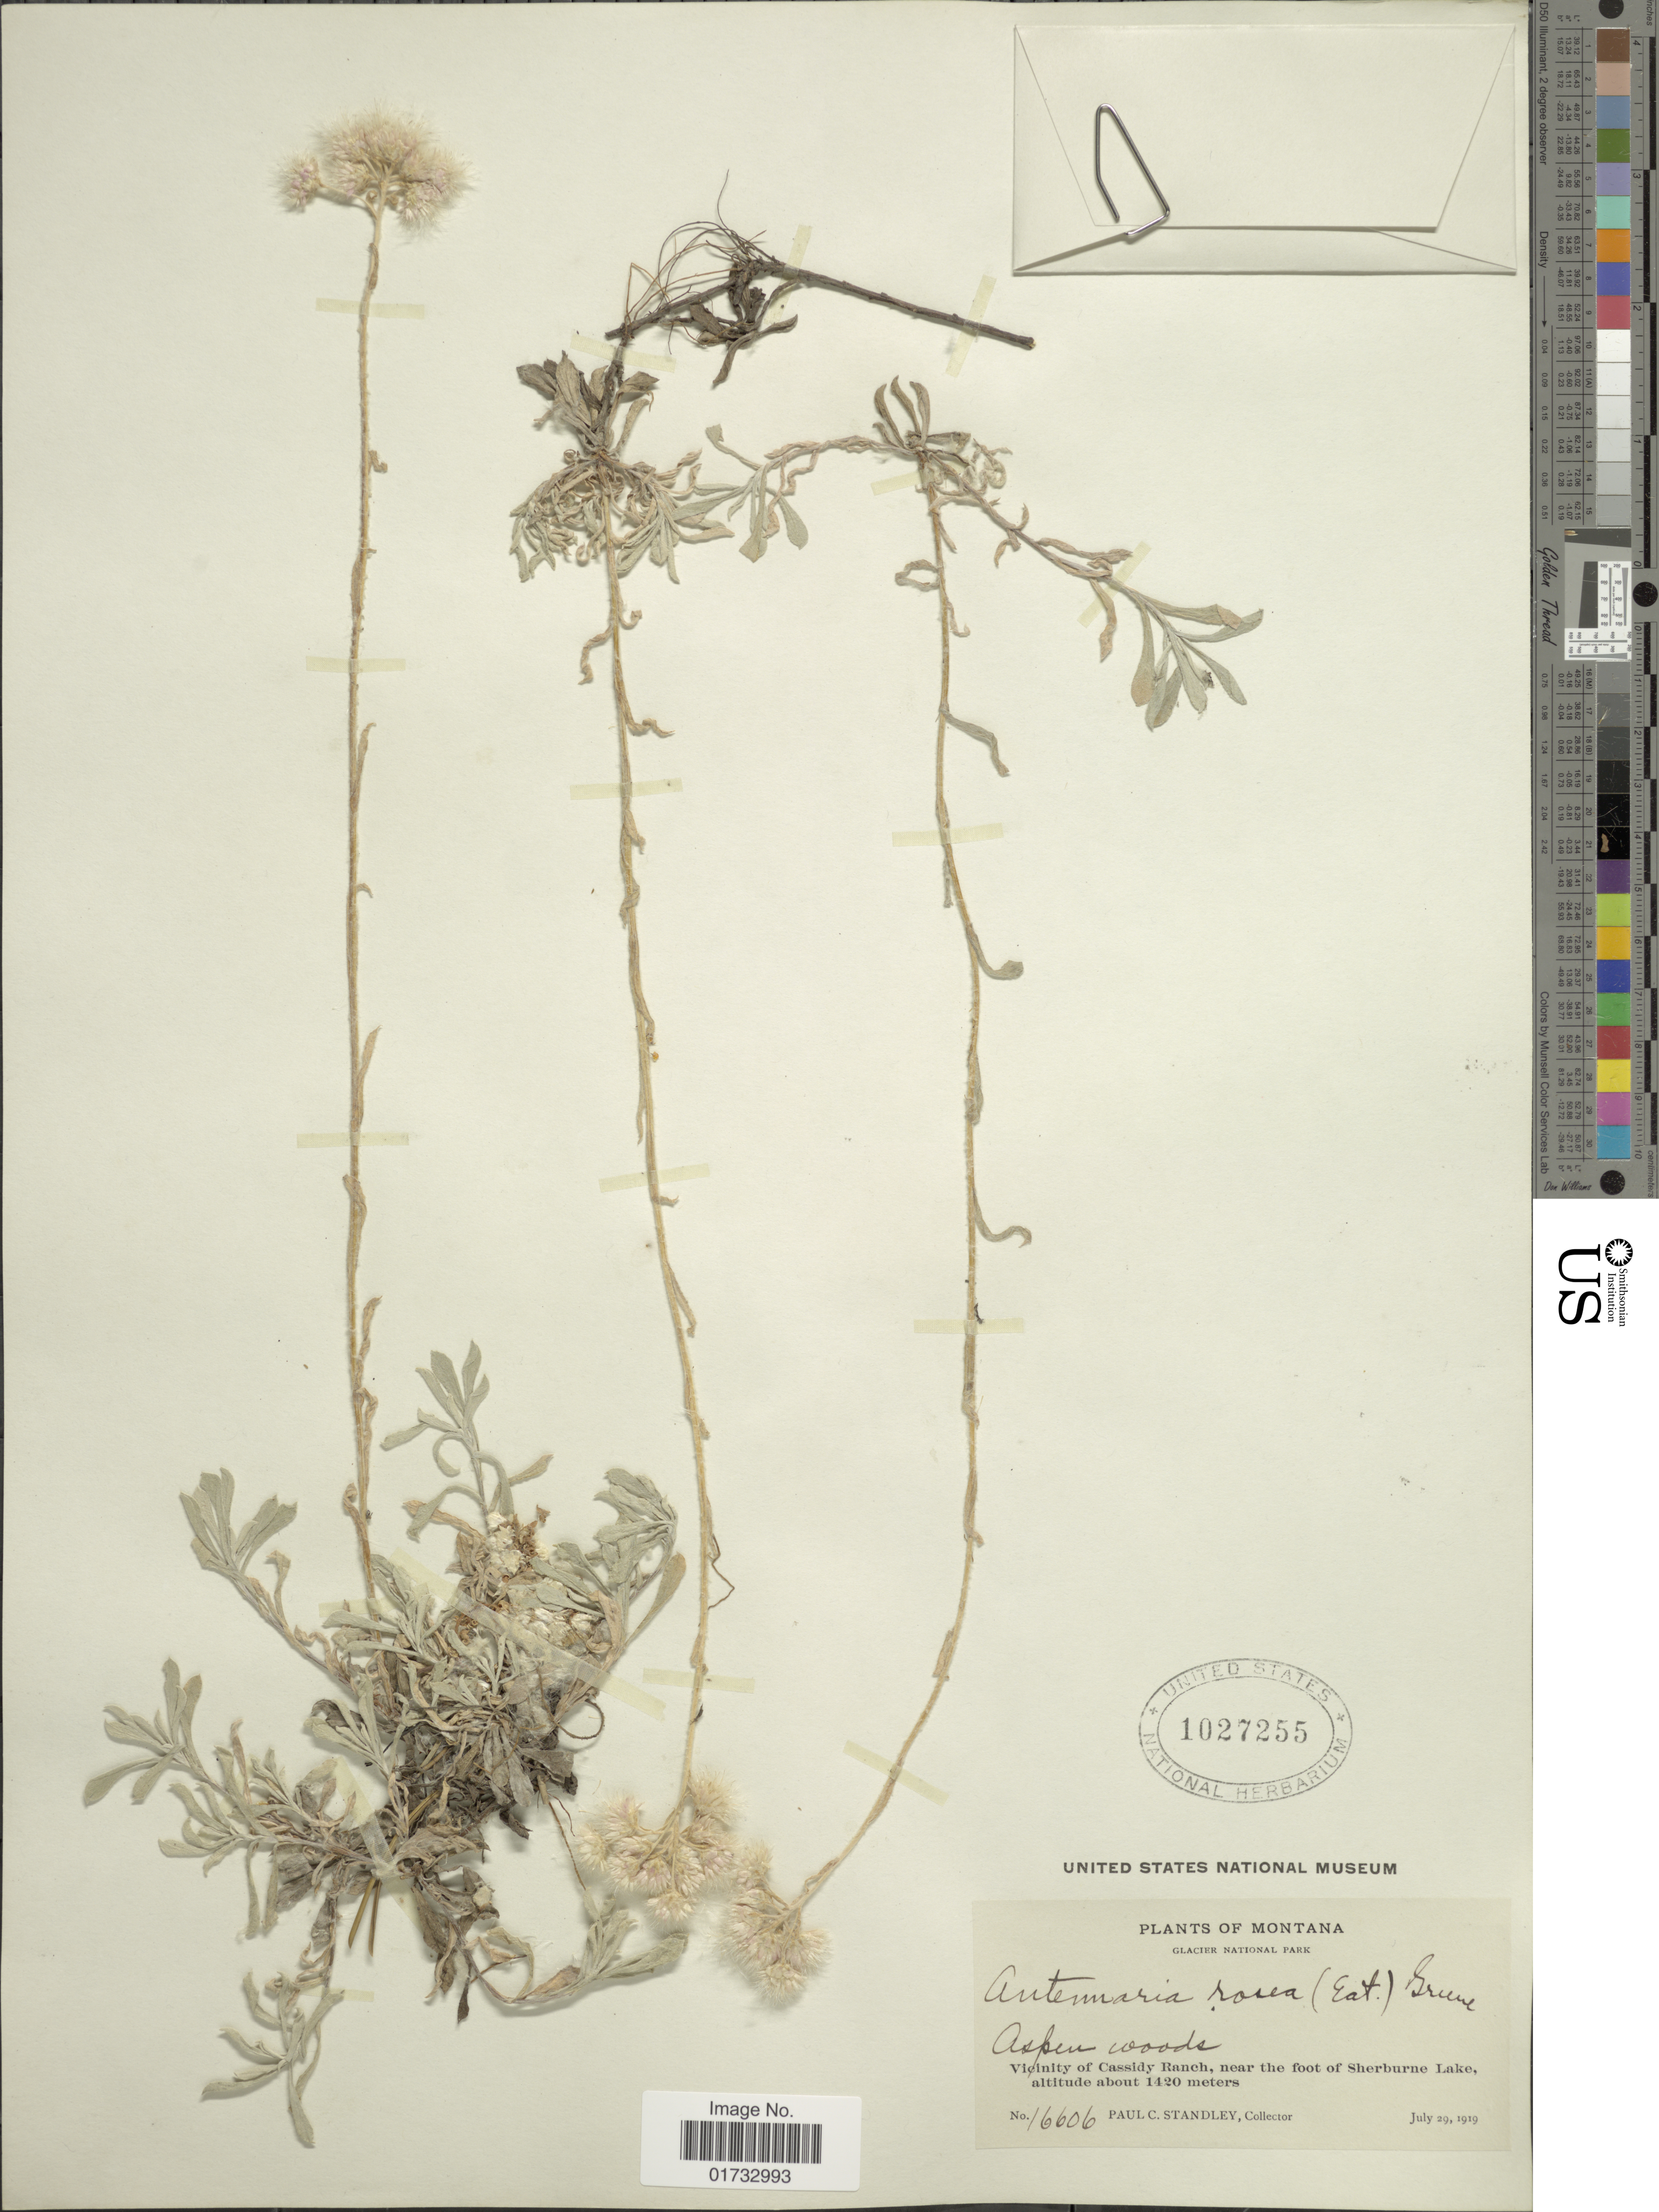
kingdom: Plantae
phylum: Tracheophyta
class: Magnoliopsida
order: Asterales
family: Asteraceae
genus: Antennaria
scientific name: Antennaria rosea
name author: Greene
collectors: P. C. Standley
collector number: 16606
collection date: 1919-07-20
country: United States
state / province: Montana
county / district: Glacier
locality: Glacier National Park, Aspen woods, vicinity of Cassidy Ranch, near the foot of Sherburne Lake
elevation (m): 1420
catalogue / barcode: US 1027255